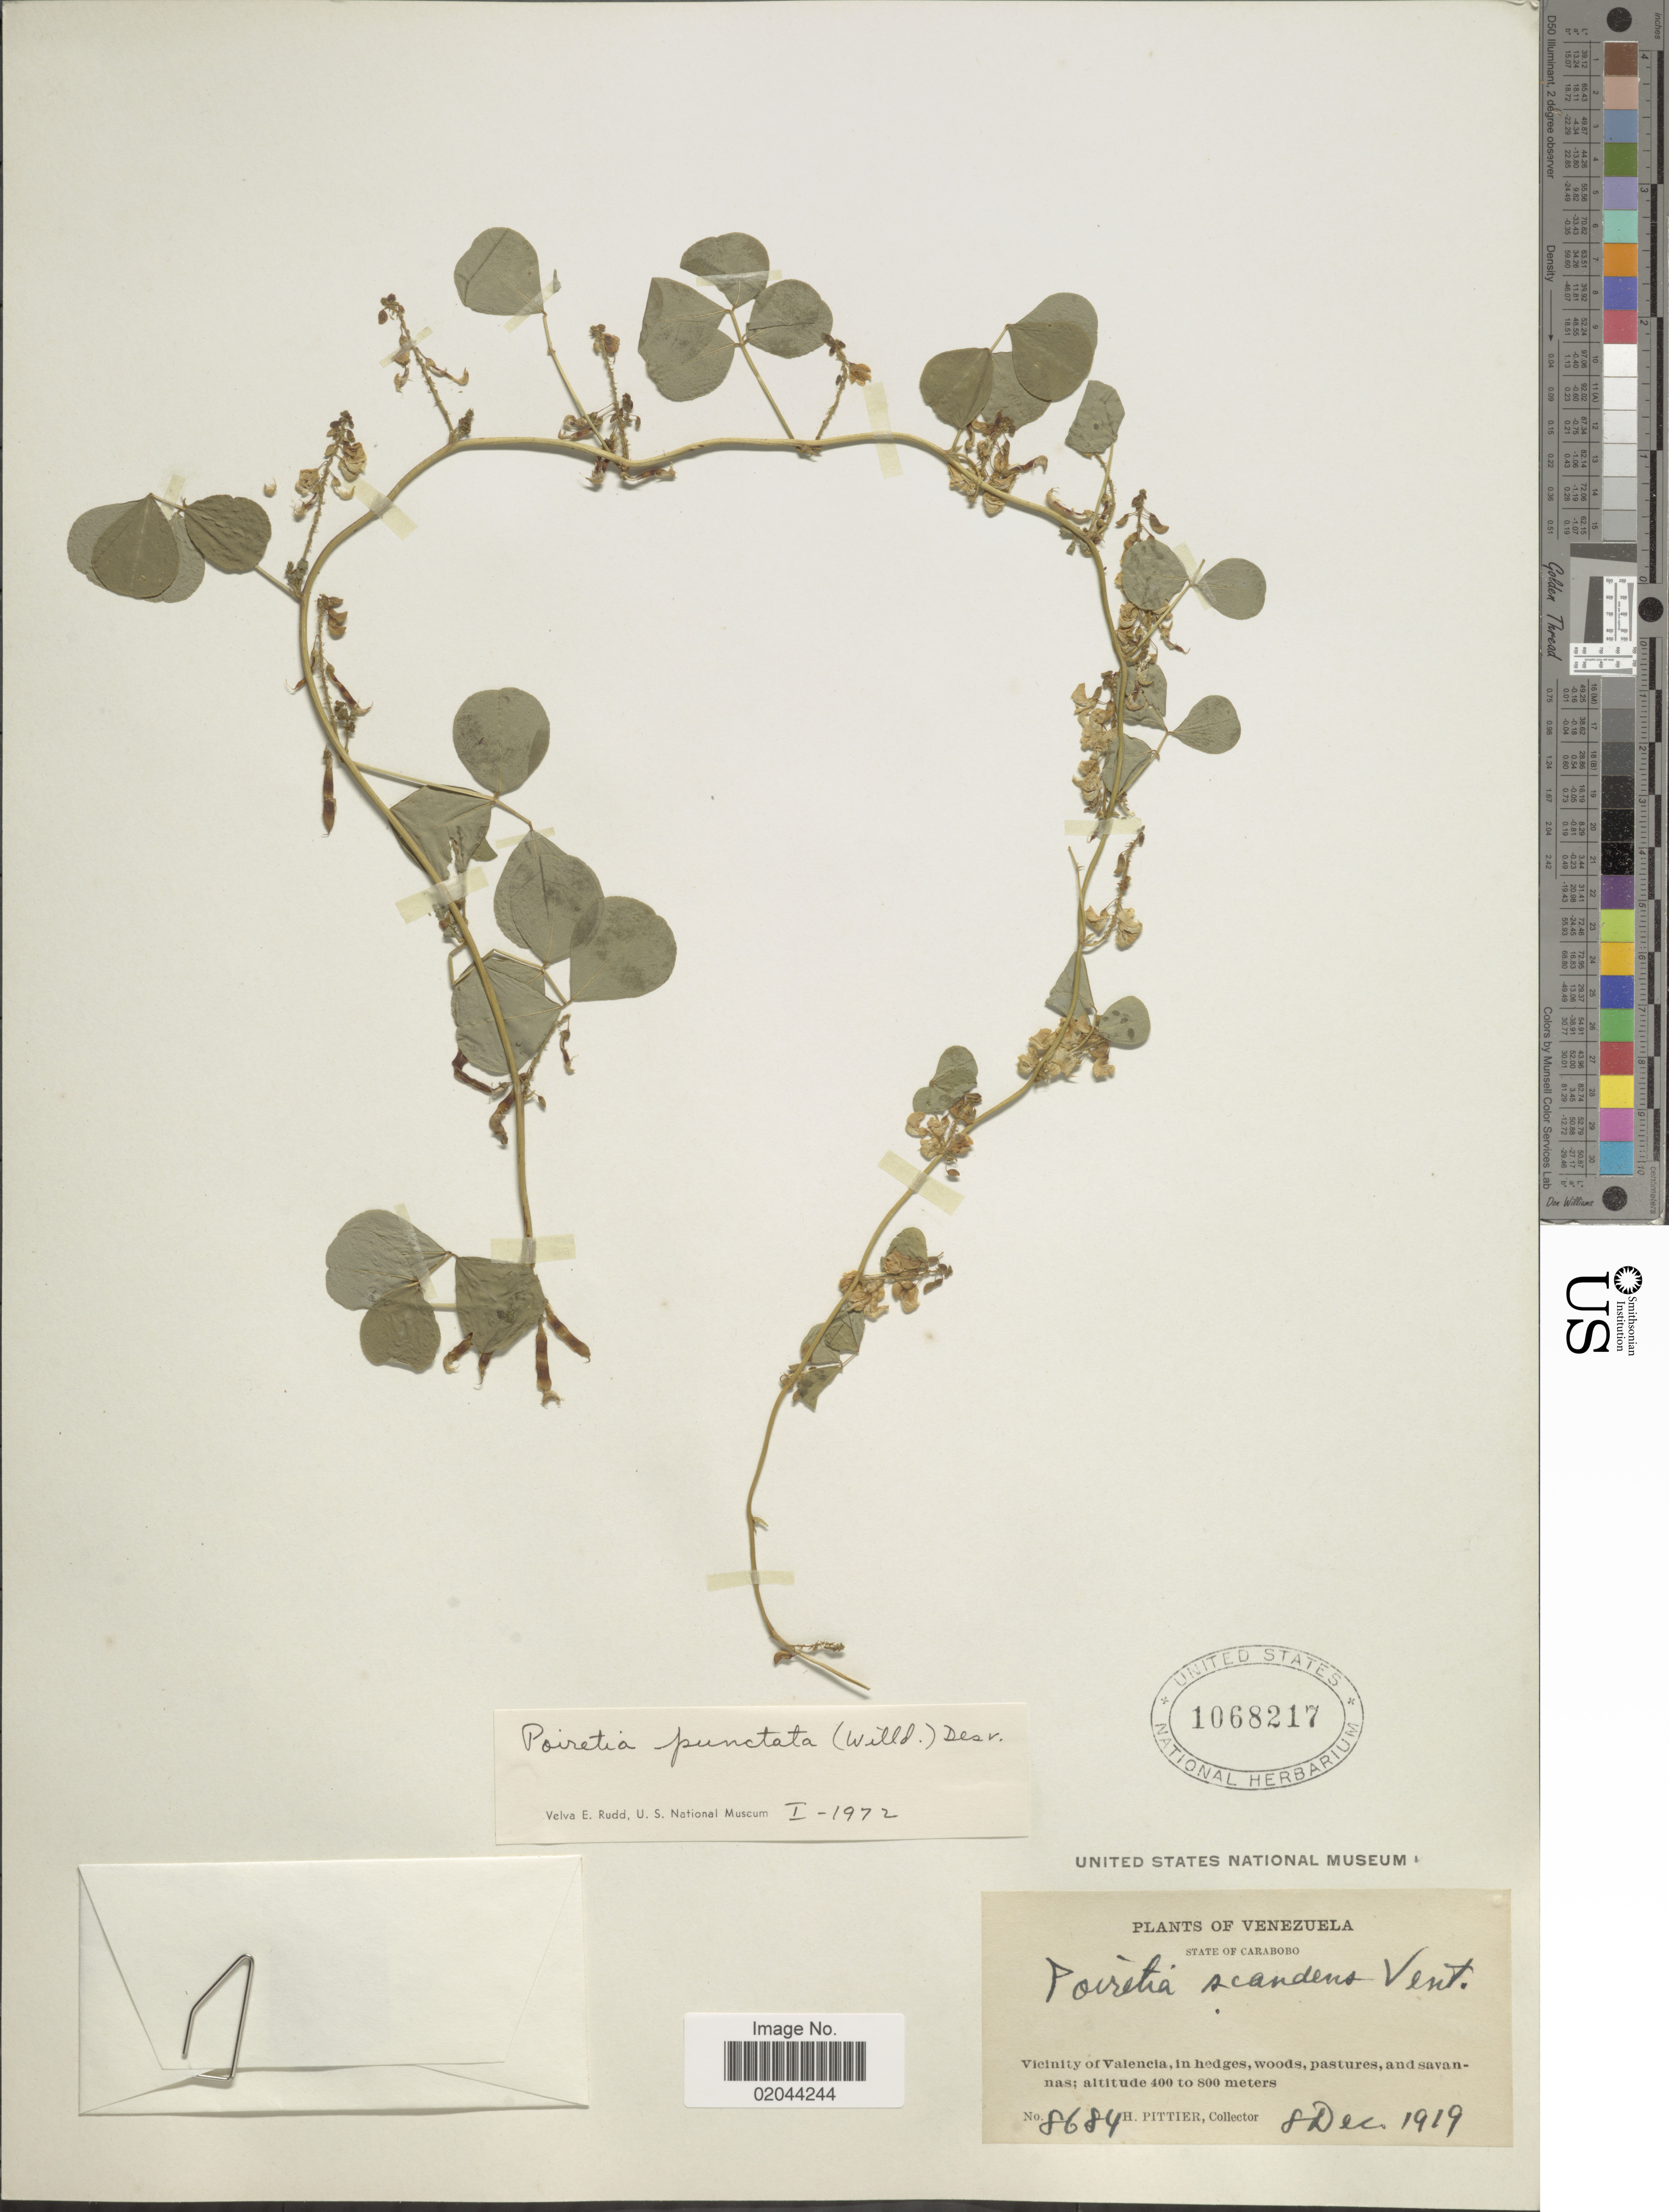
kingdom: Plantae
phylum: Tracheophyta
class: Magnoliopsida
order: Fabales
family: Fabaceae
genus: Poiretia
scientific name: Poiretia punctata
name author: (Willd.) Desv.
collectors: H. F. Pittier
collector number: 8684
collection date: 1919-12-08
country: Venezuela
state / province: Carabobo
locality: Vicinity of Valencia, in hedges, woods, pastures, and savannas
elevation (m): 400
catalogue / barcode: US 1068217